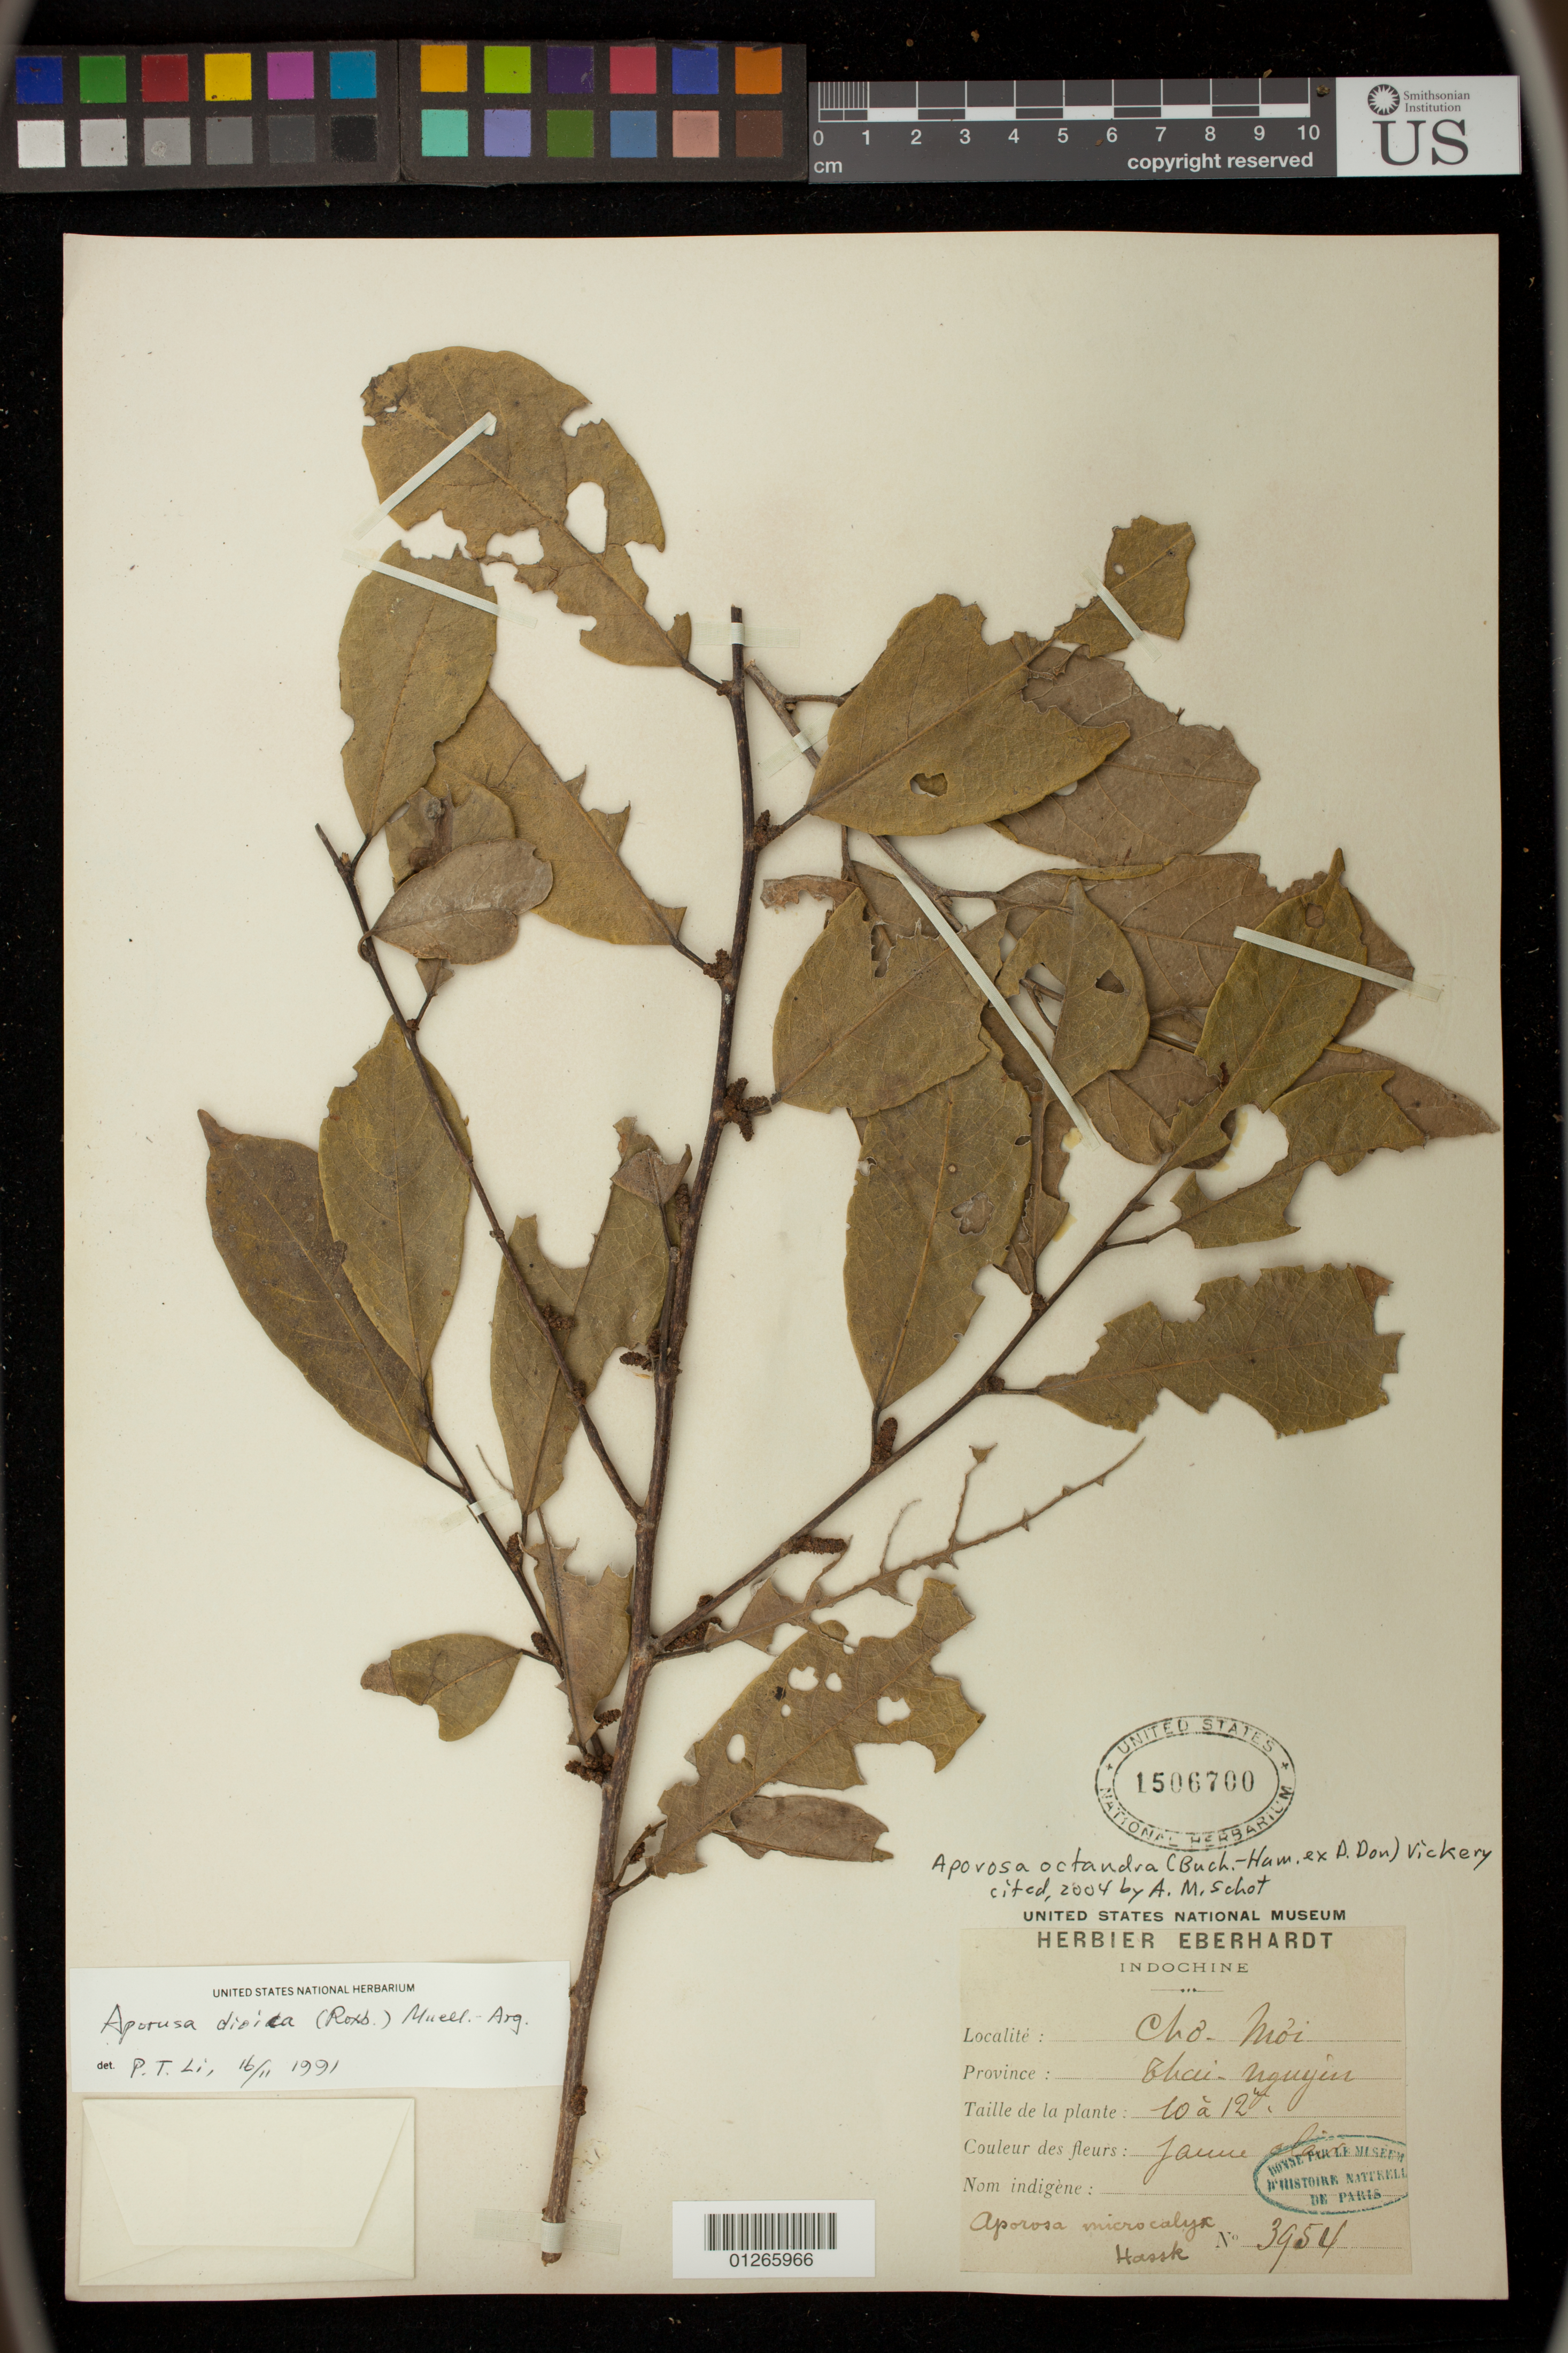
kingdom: Plantae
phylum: Tracheophyta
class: Magnoliopsida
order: Malpighiales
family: Phyllanthaceae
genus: Aporosa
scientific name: Aporosa octandra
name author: (Buch.-Ham. & D. Don) Vickery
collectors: J. C. Hasskarl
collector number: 3954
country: Vietnam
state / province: An Giang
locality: Cho Moi, Zhai-Nguyen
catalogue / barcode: US 1506700